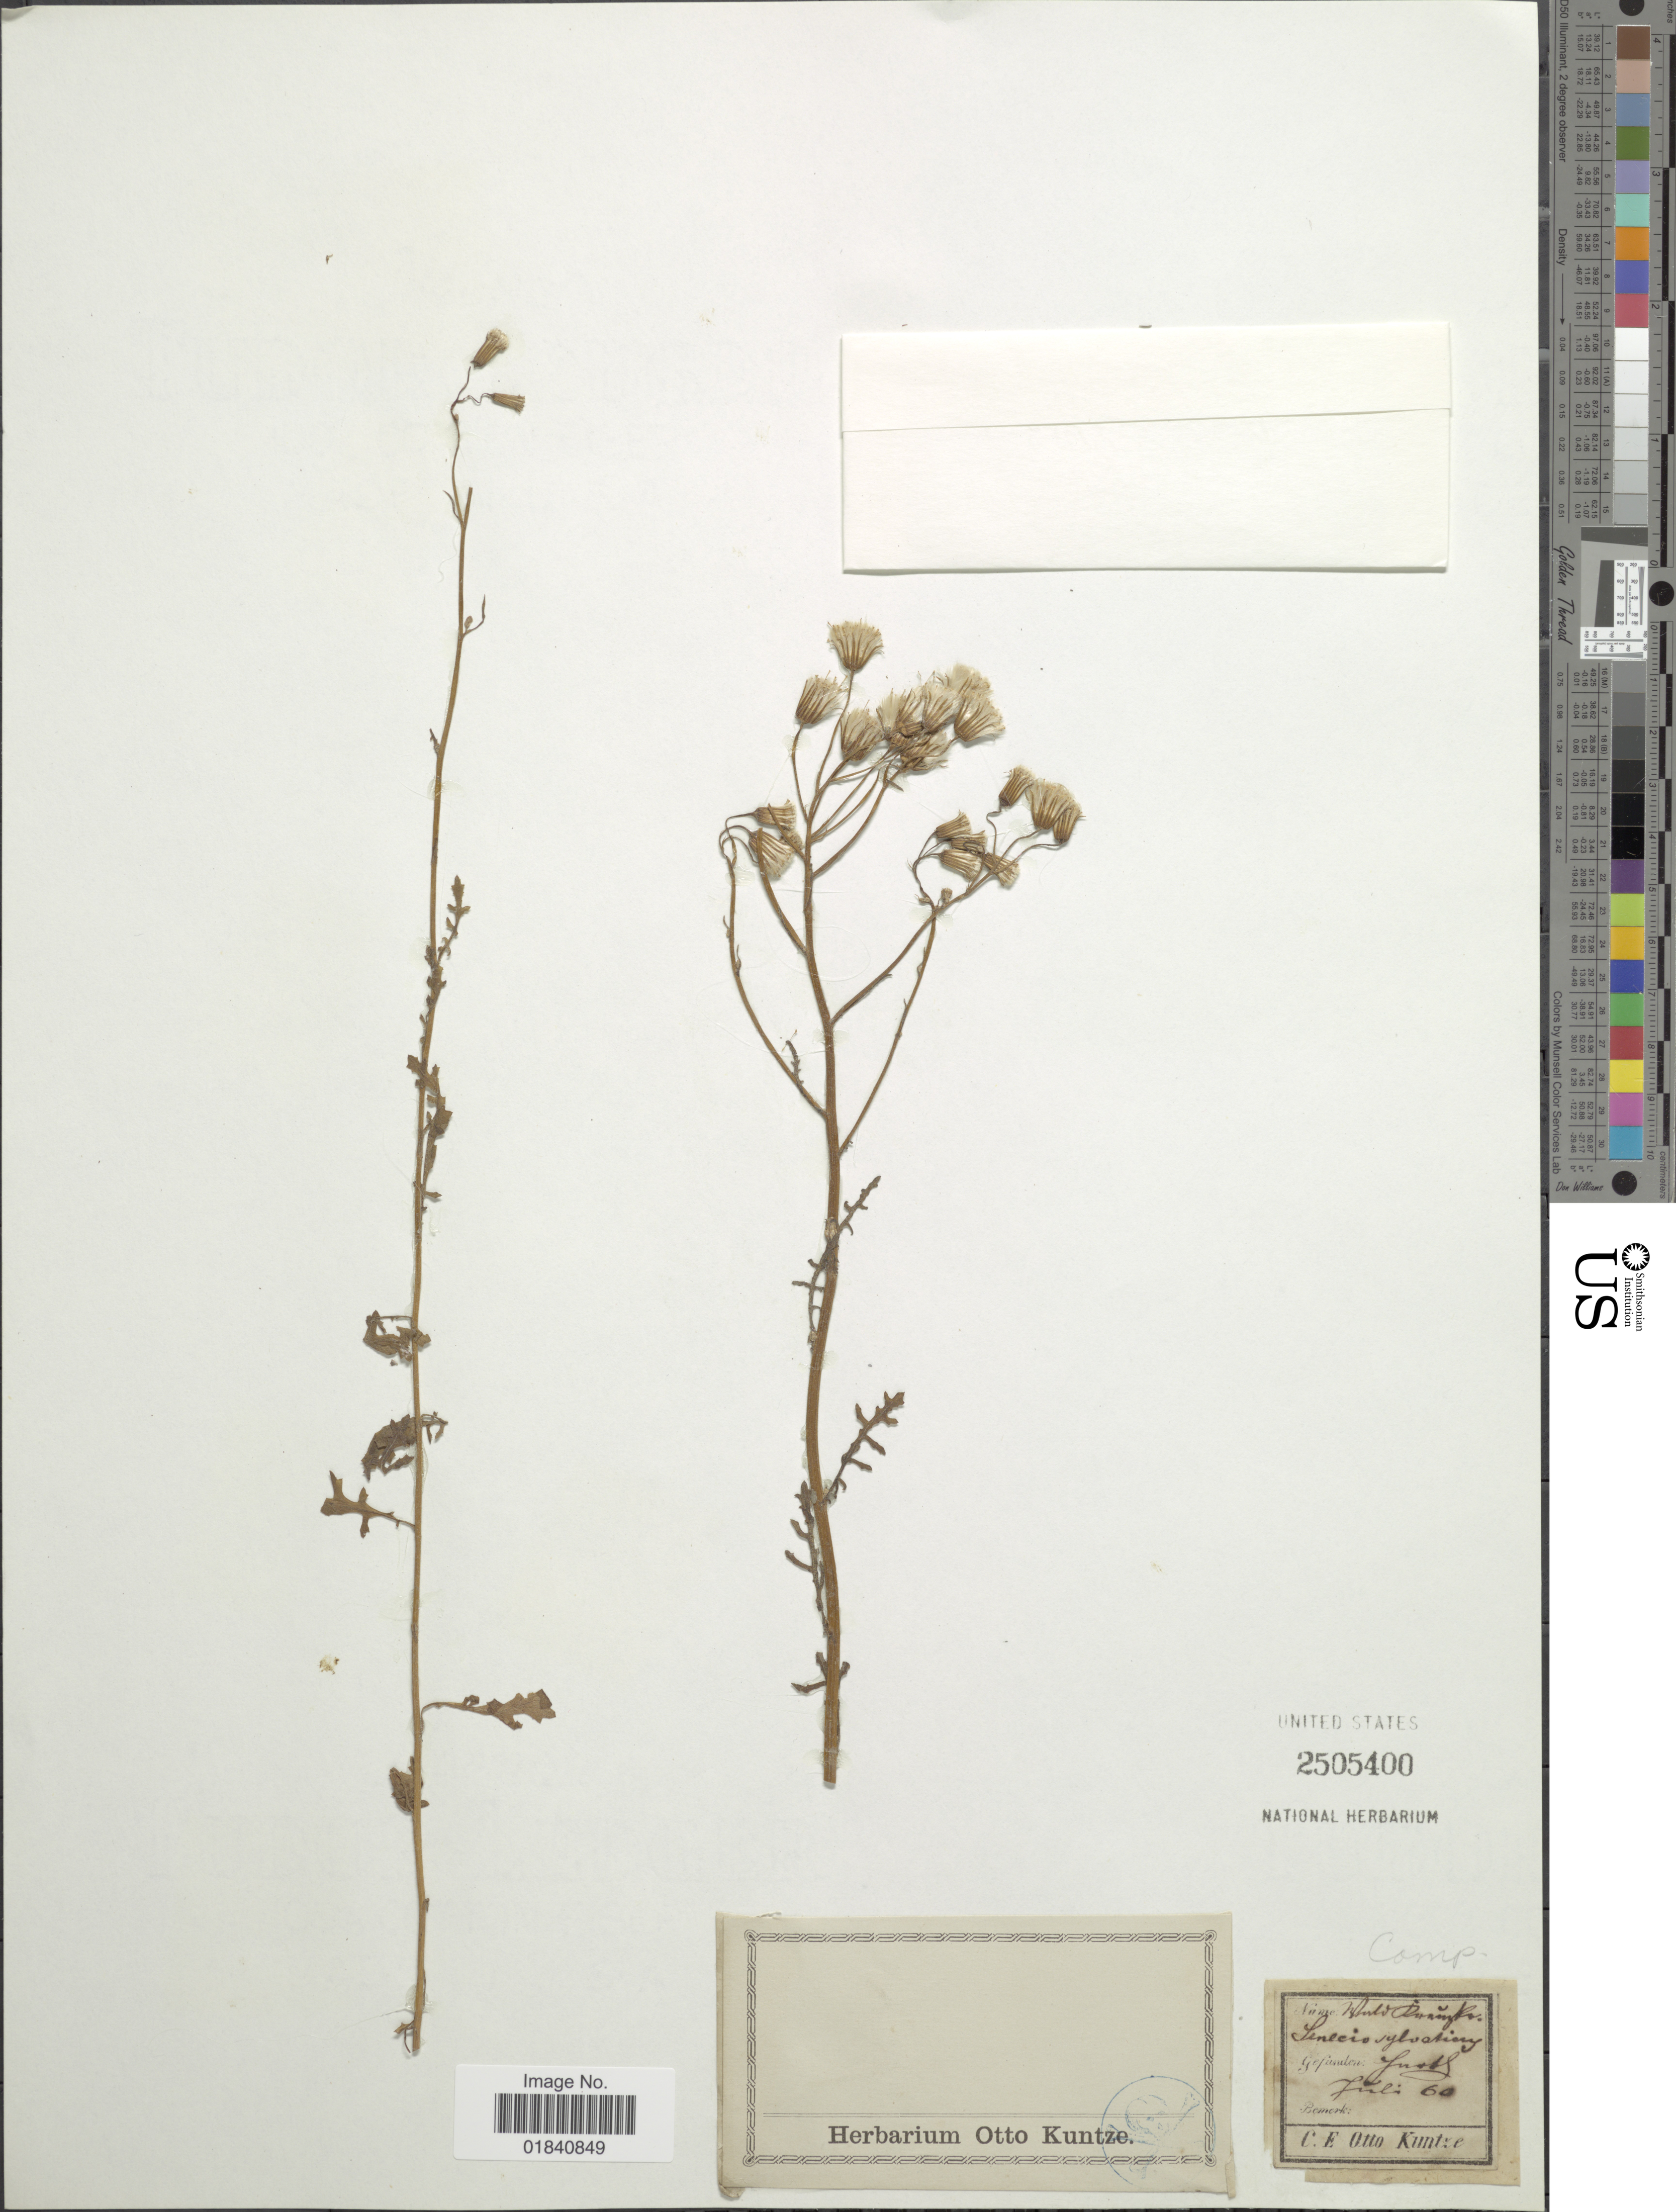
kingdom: Plantae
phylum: Tracheophyta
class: Magnoliopsida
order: Asterales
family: Asteraceae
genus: Senecio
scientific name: Senecio sylvaticus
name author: L.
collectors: C.E.O. Kuntze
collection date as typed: Transcribed d/m/y: /7/60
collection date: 1860-07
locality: Juxtl [interpreted]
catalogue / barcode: US 2505400